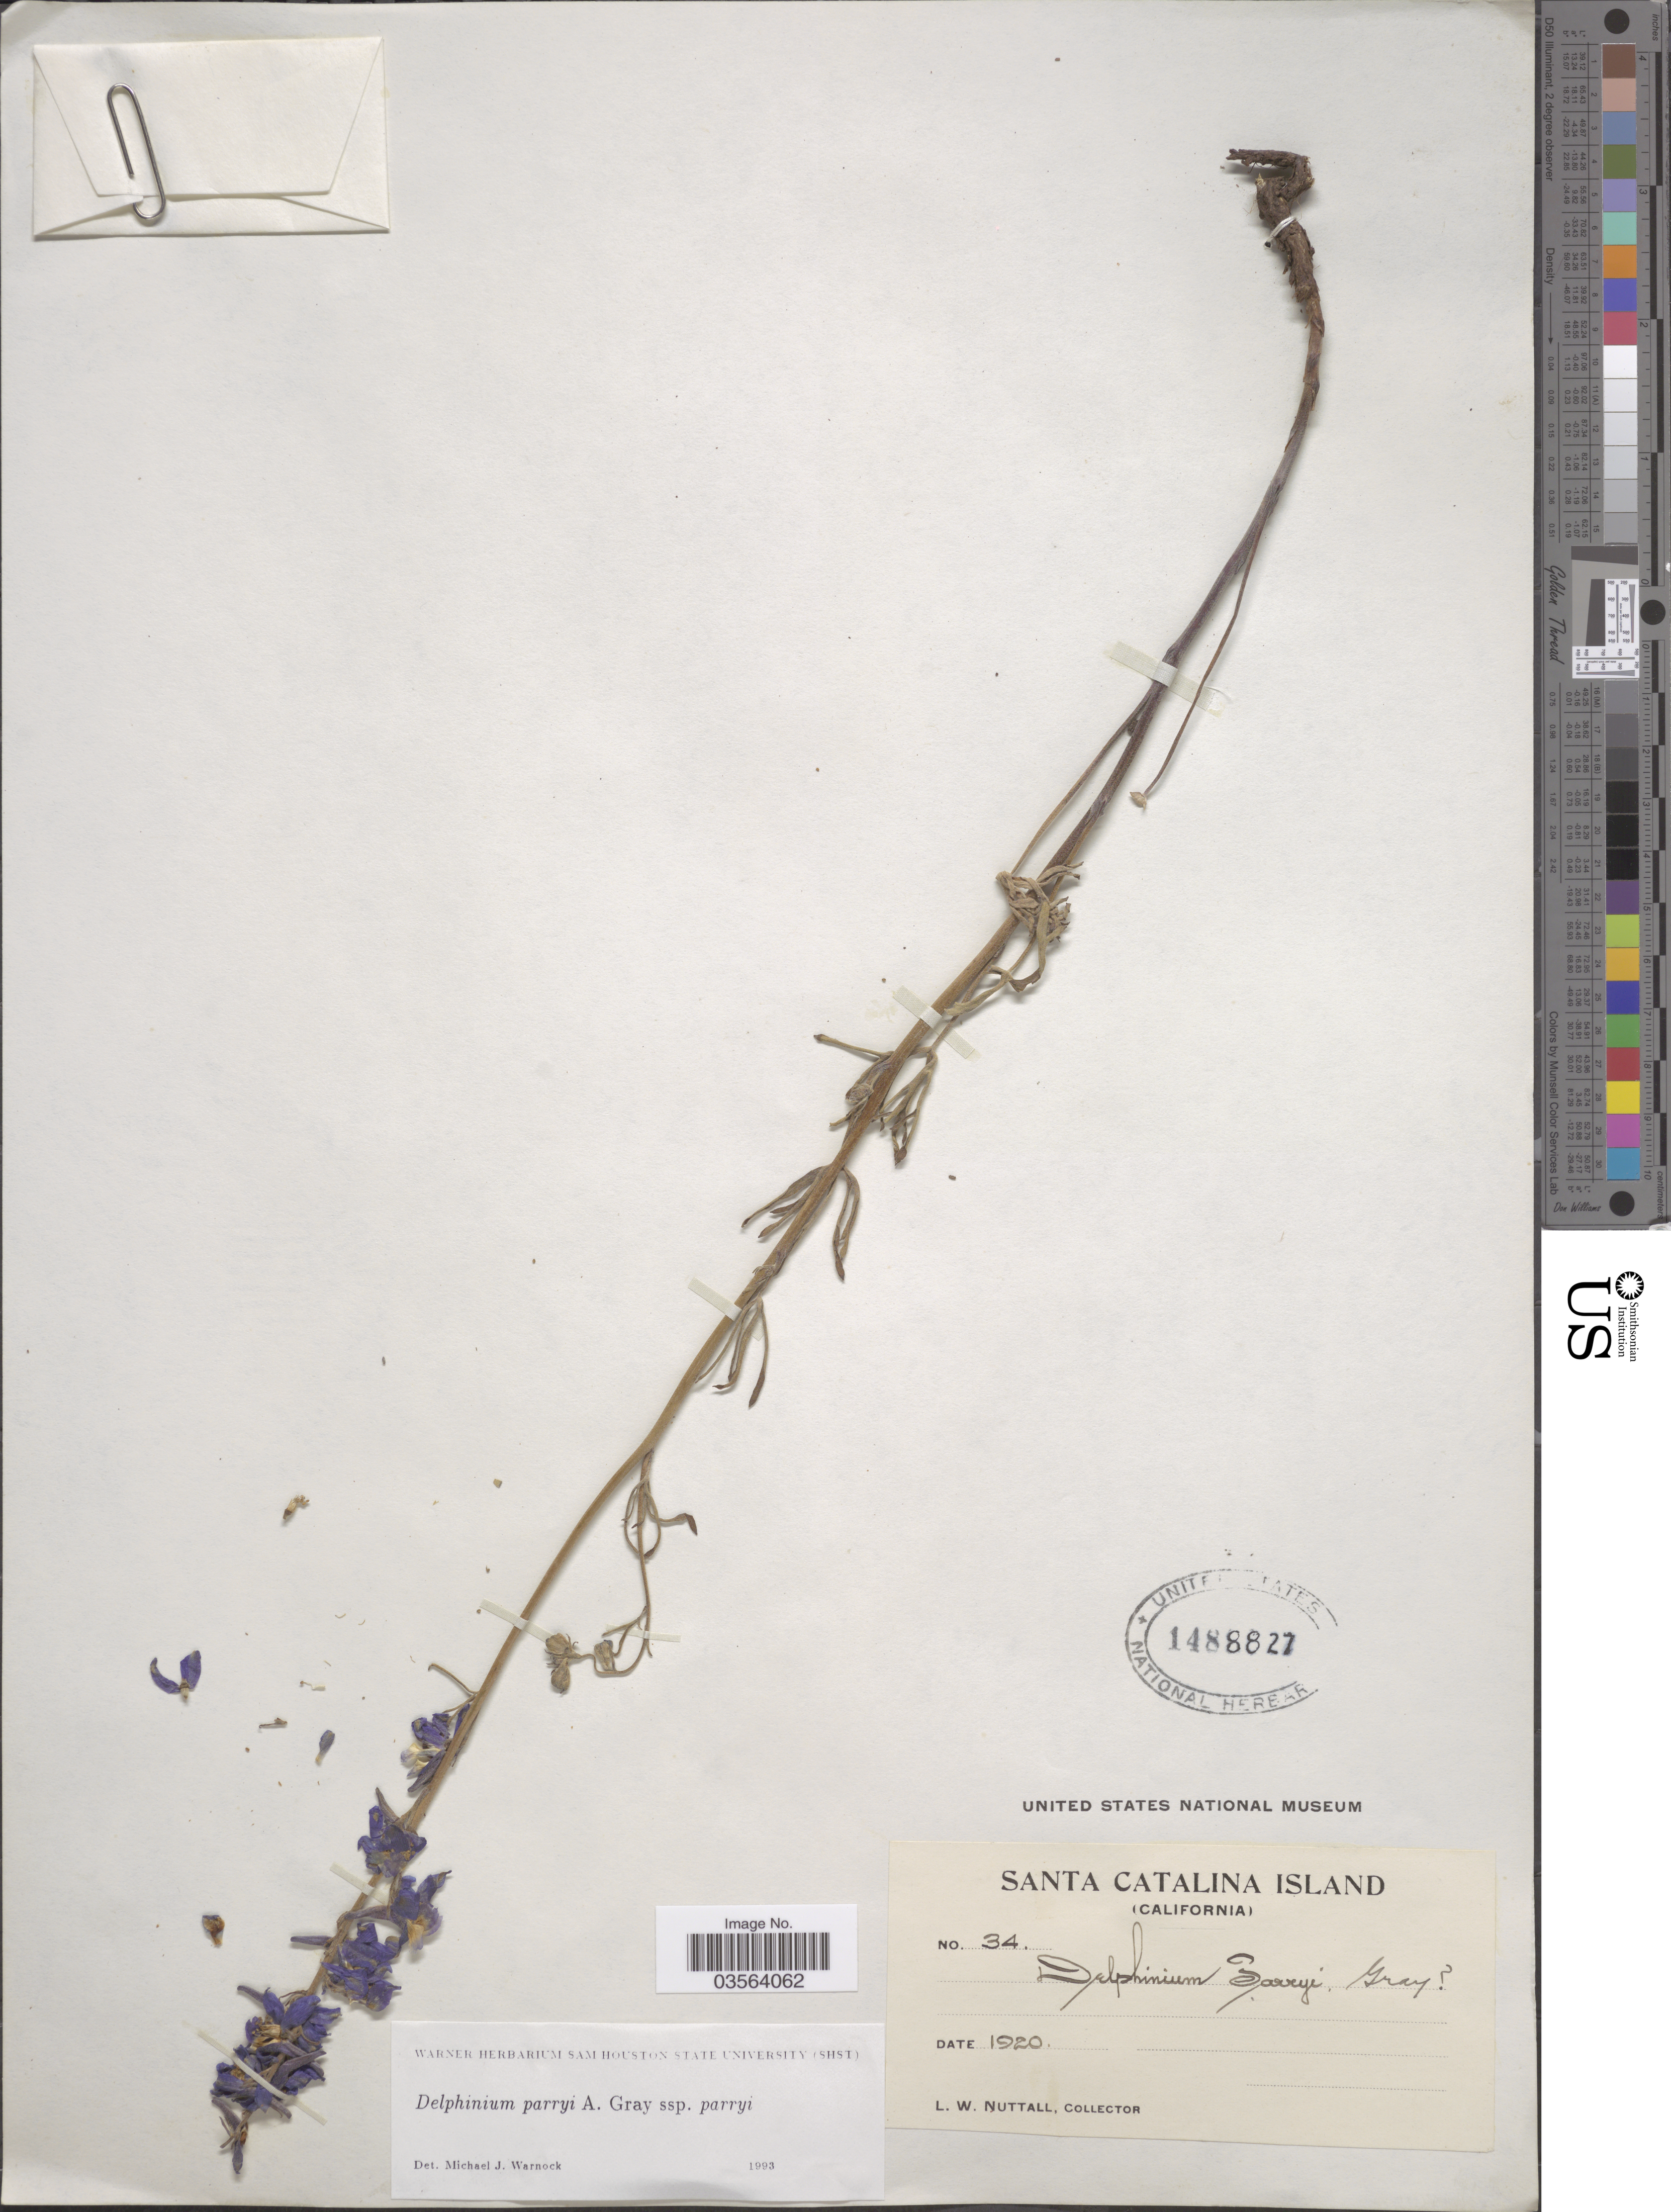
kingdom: Plantae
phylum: Tracheophyta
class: Magnoliopsida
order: Ranunculales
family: Ranunculaceae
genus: Delphinium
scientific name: Delphinium parryi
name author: A. Gray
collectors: L. W. Nuttall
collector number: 34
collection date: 1920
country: United States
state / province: California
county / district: Los Angeles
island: Santa Catalina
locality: Santa Catalina Island.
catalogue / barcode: US 1488827